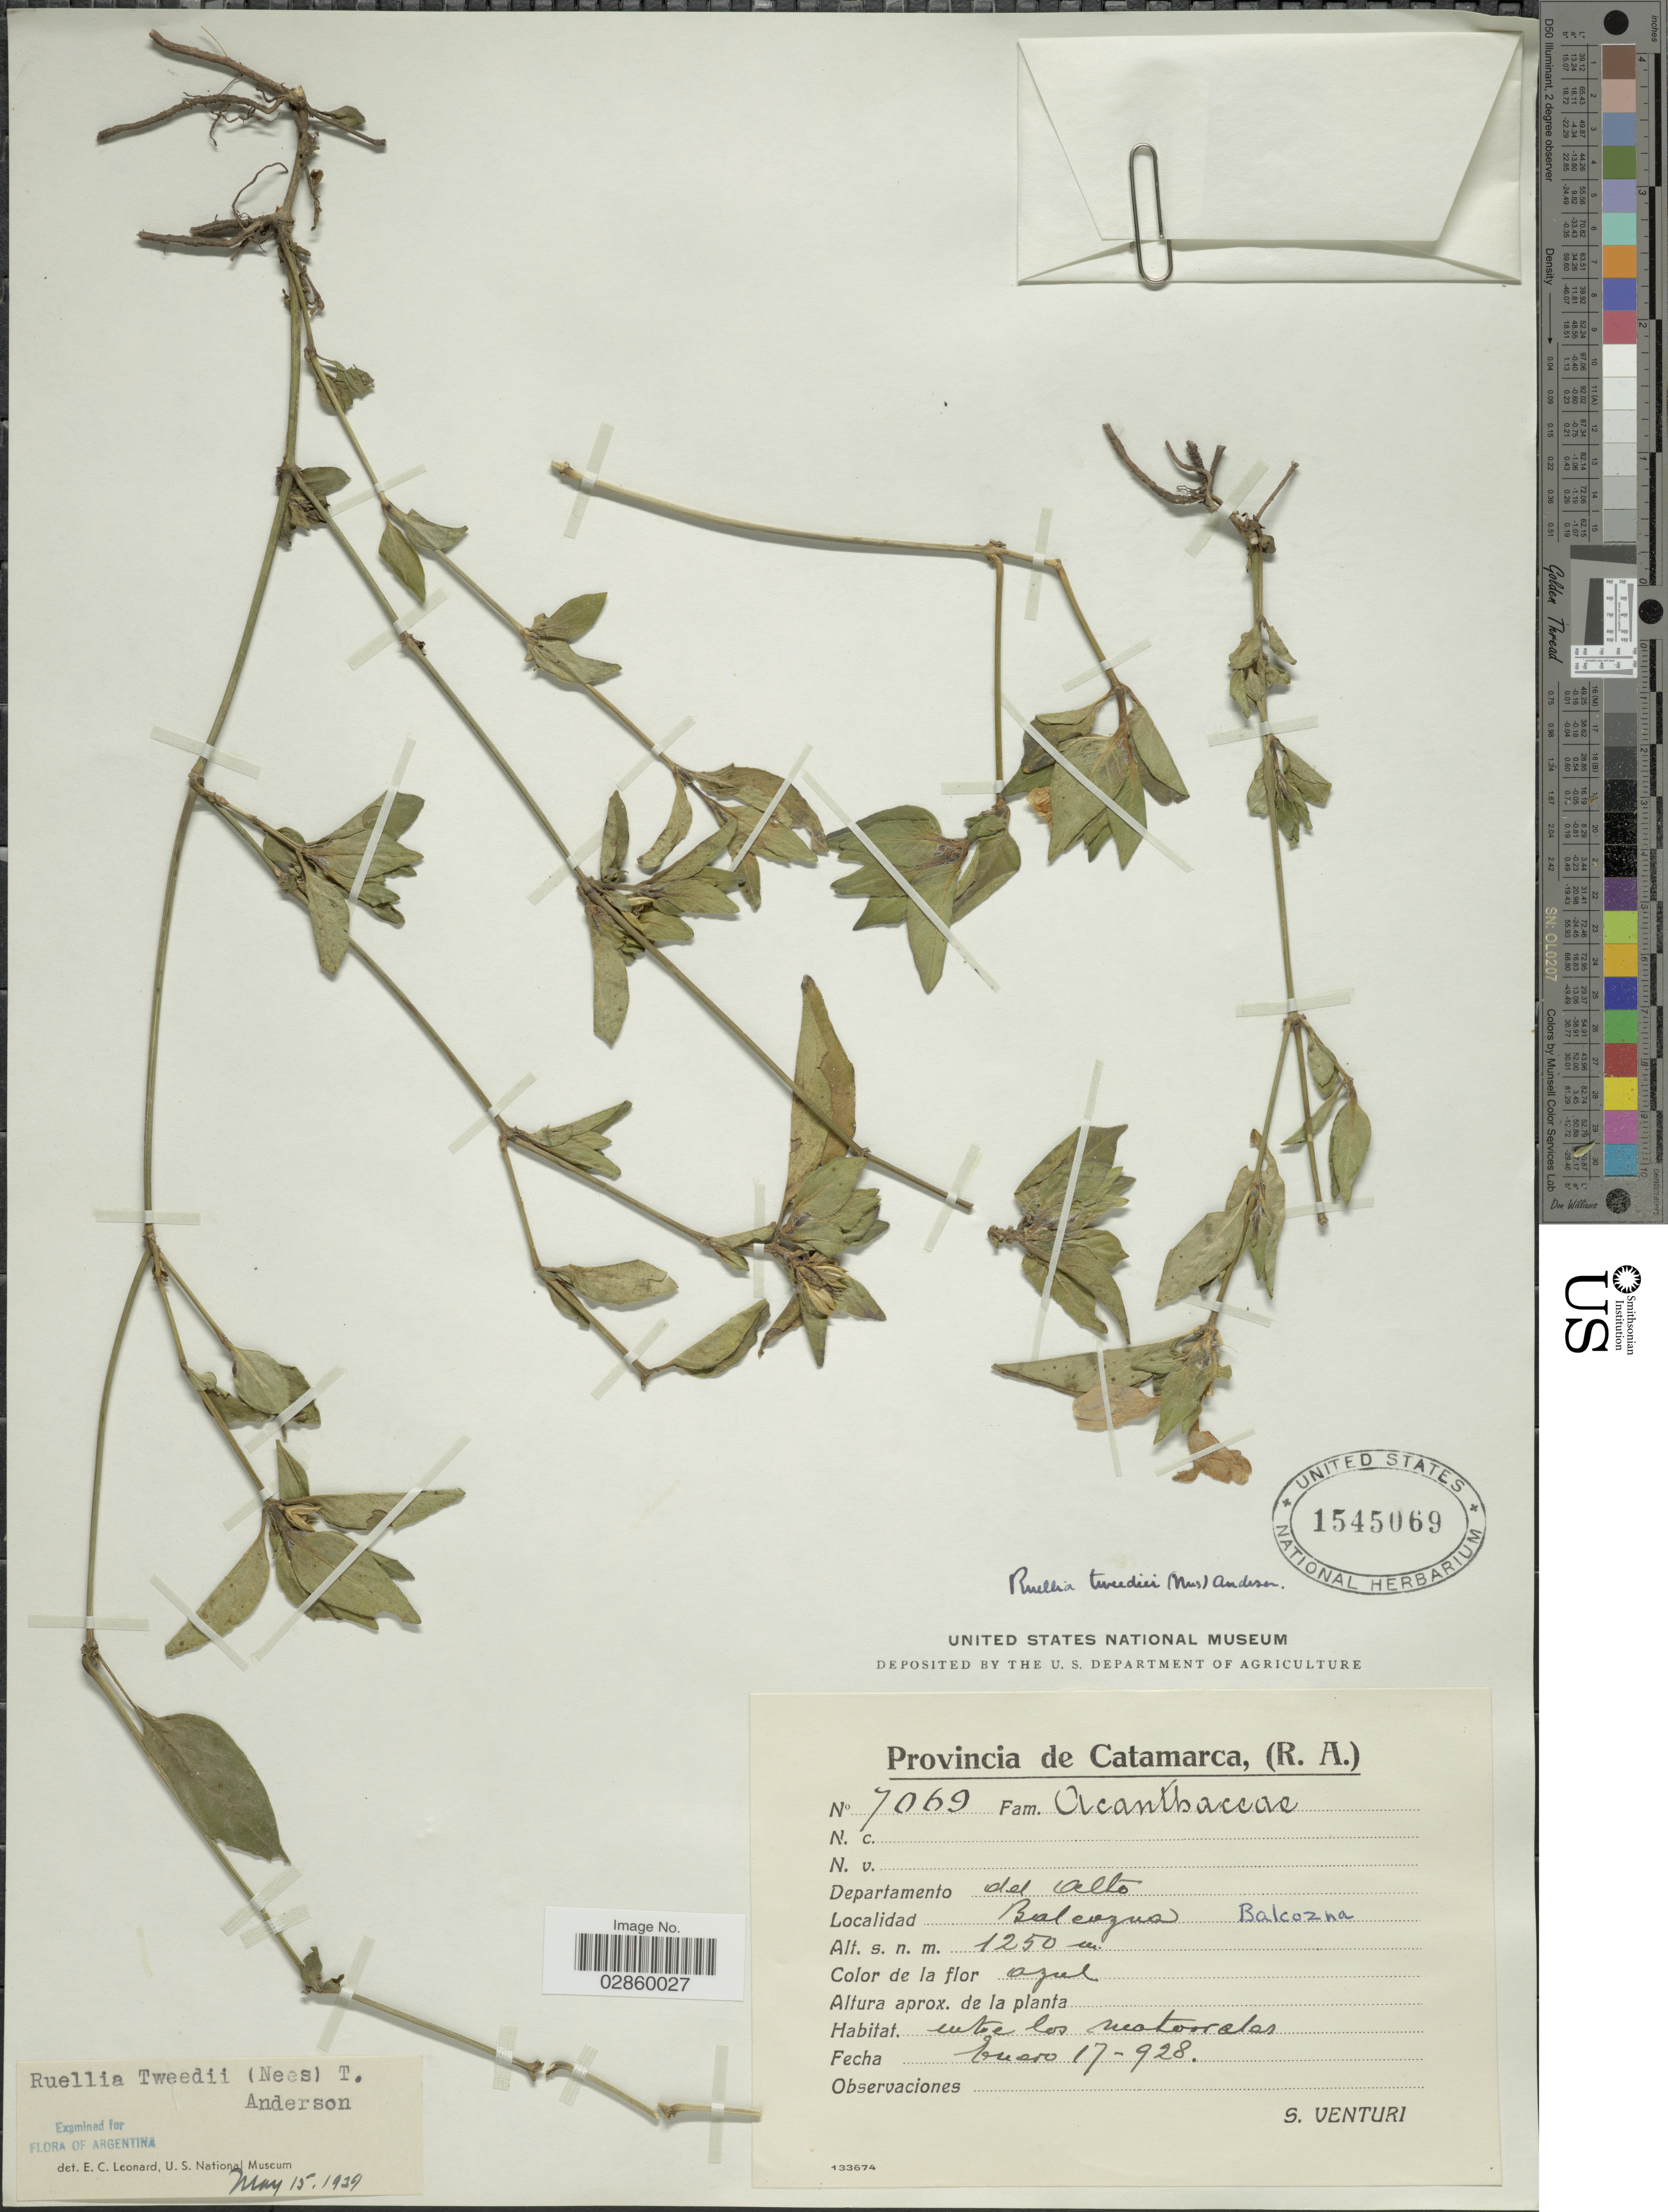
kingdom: Plantae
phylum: Tracheophyta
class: Magnoliopsida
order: Lamiales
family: Acanthaceae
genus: Ruellia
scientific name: Ruellia erythropus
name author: (Nees) Lindau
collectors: S. Venturi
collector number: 7069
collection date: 1928-01-17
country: Argentina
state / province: Catamarca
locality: Provincia de Catamarca, (R. A.), Departamento del Alto, Balcozna.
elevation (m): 1250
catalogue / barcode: US 1545069